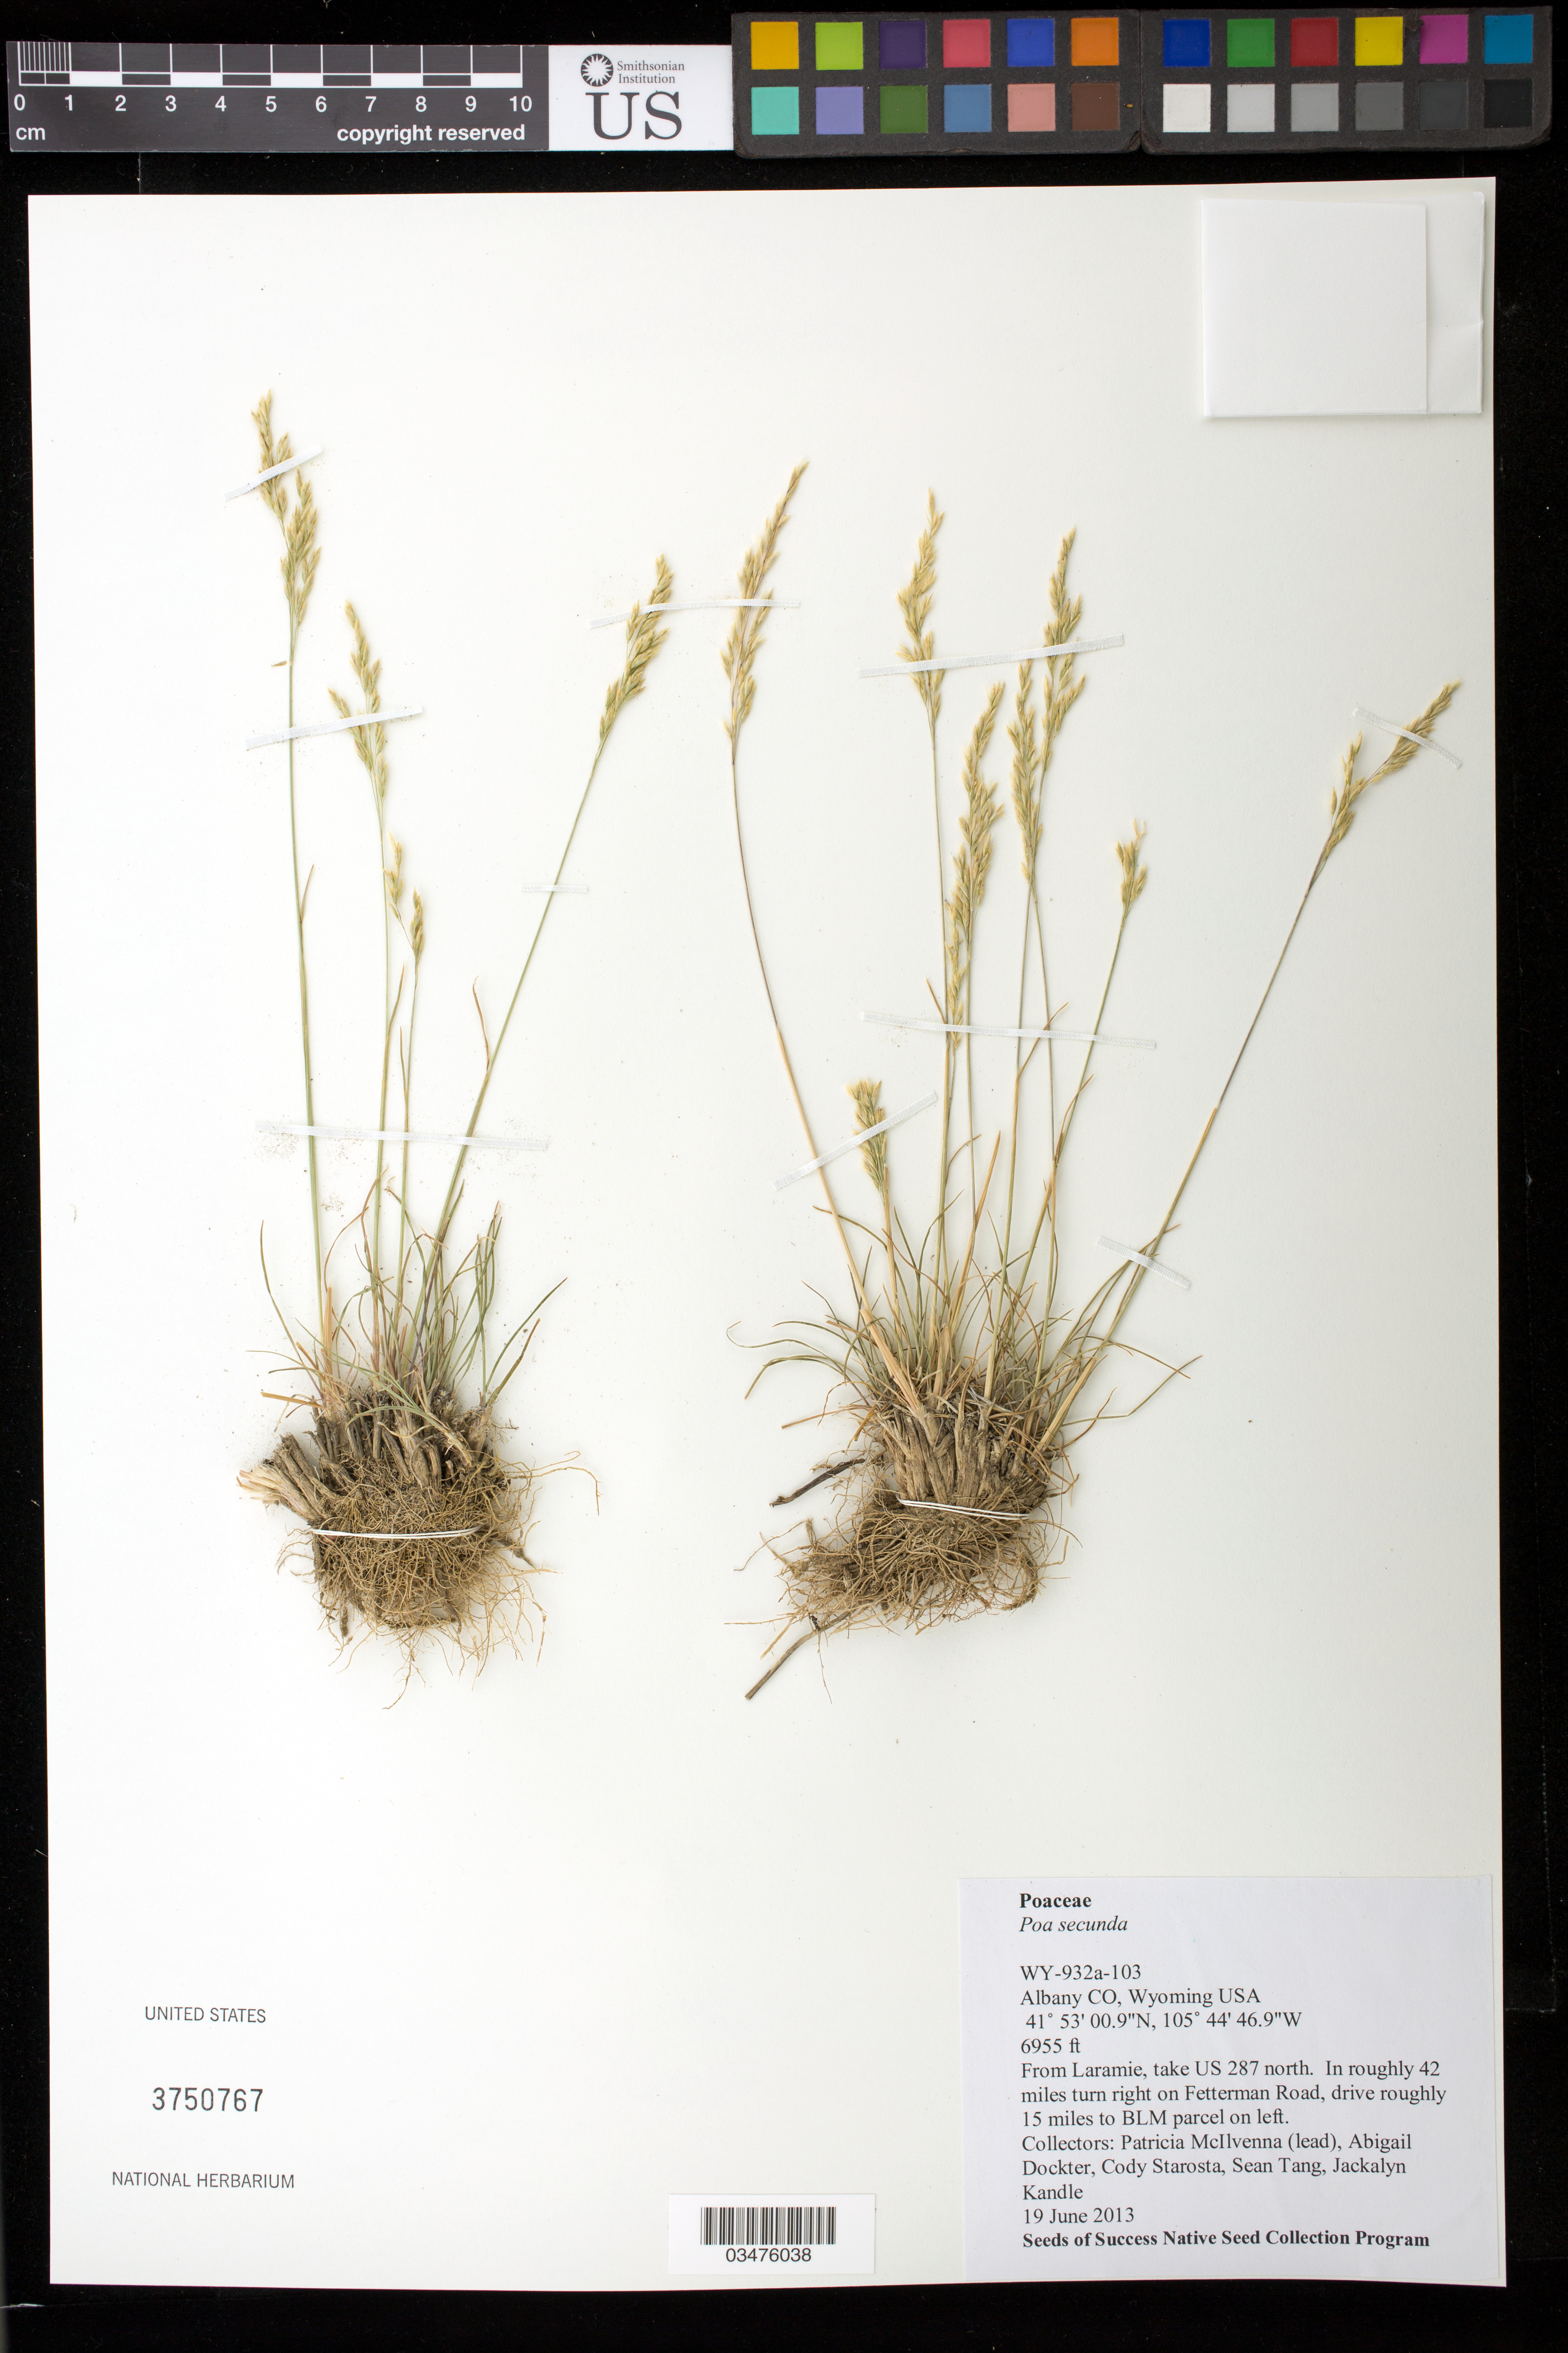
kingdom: Plantae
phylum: Tracheophyta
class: Liliopsida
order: Poales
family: Poaceae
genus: Poa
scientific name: Poa secunda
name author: J. Presl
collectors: P. McIlvenna, A. Dockter, C. Starosta, S. Tang & J. Kandle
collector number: WY932A-103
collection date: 2013-06-19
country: United States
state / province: Wyoming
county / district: Albany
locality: US 287, 42 mi. N of Laramie, right on Fetterman Rd and 15 mi. BLM parcel on left.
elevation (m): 2120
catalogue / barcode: US 3750767